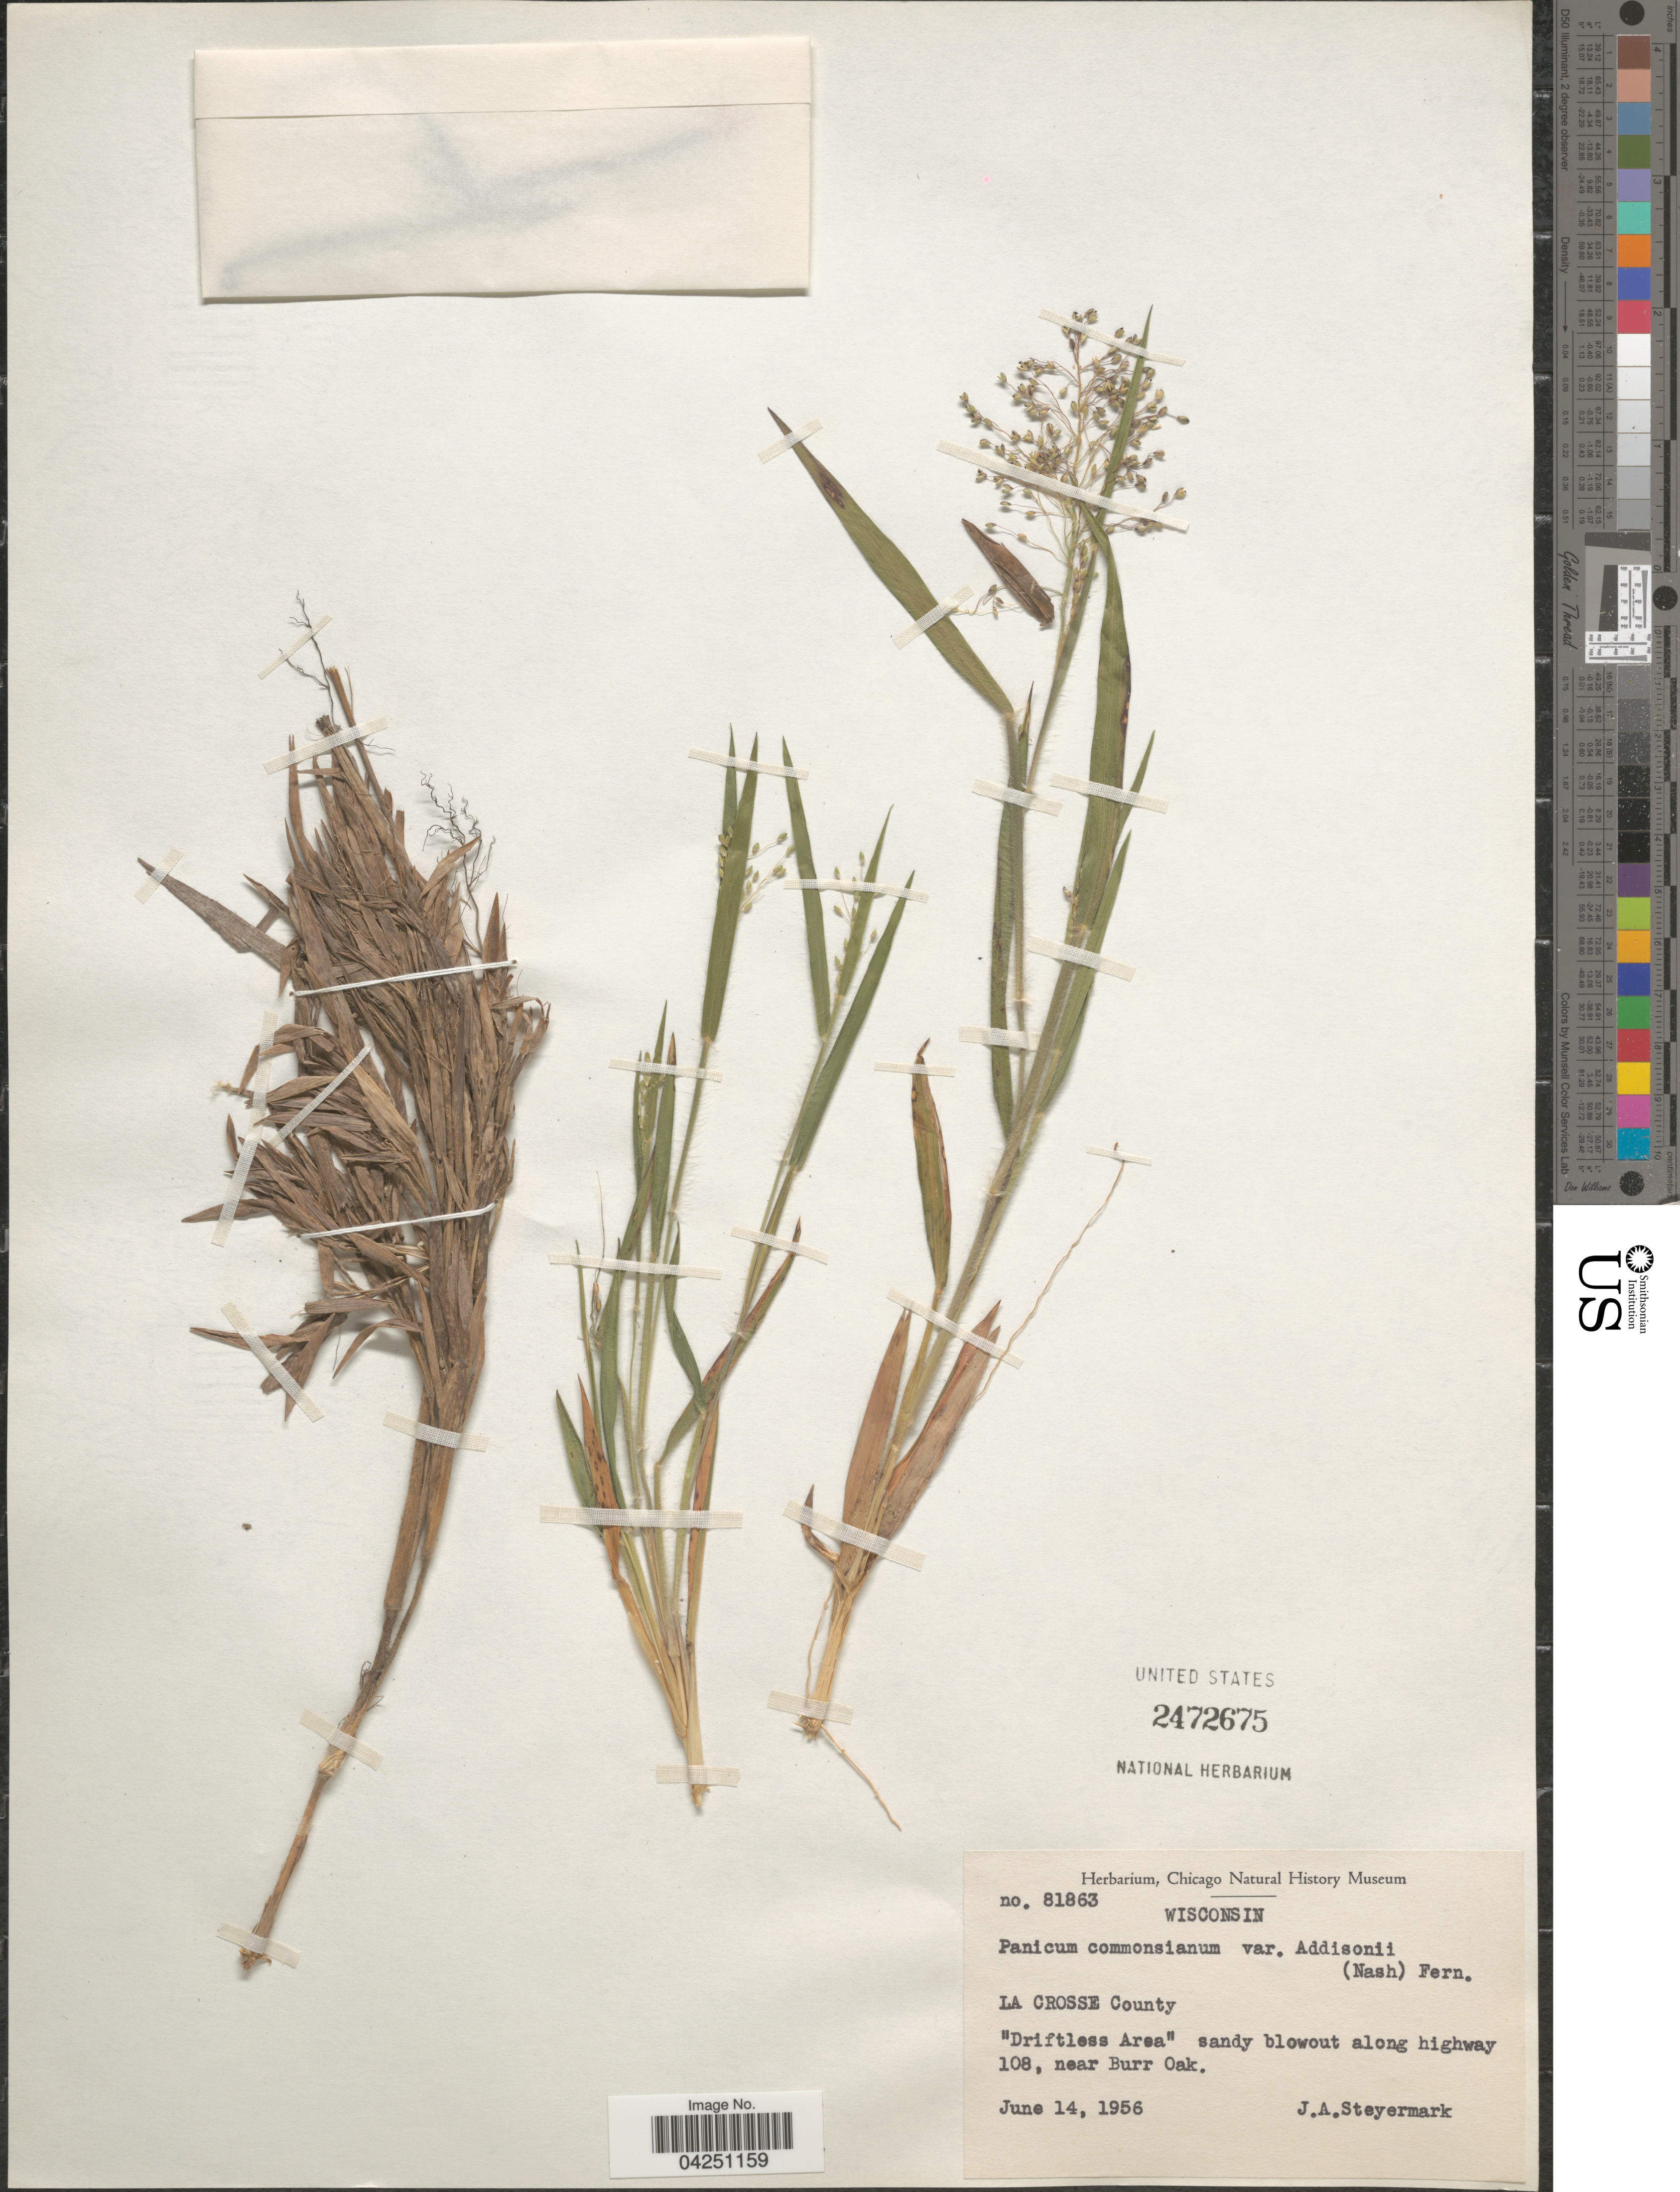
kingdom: Plantae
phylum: Tracheophyta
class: Liliopsida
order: Poales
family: Poaceae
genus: Dichanthelium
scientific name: Dichanthelium acuminatum var. acuminatum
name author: (Sw.) Gould & C.A. Clark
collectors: J. Steyermark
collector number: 81863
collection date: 1956-06-14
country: United States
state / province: Wisconsin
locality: La Crosse County. "Driftless Area" sandy blowout along highway 108, near Burr Oak.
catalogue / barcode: US 2472675